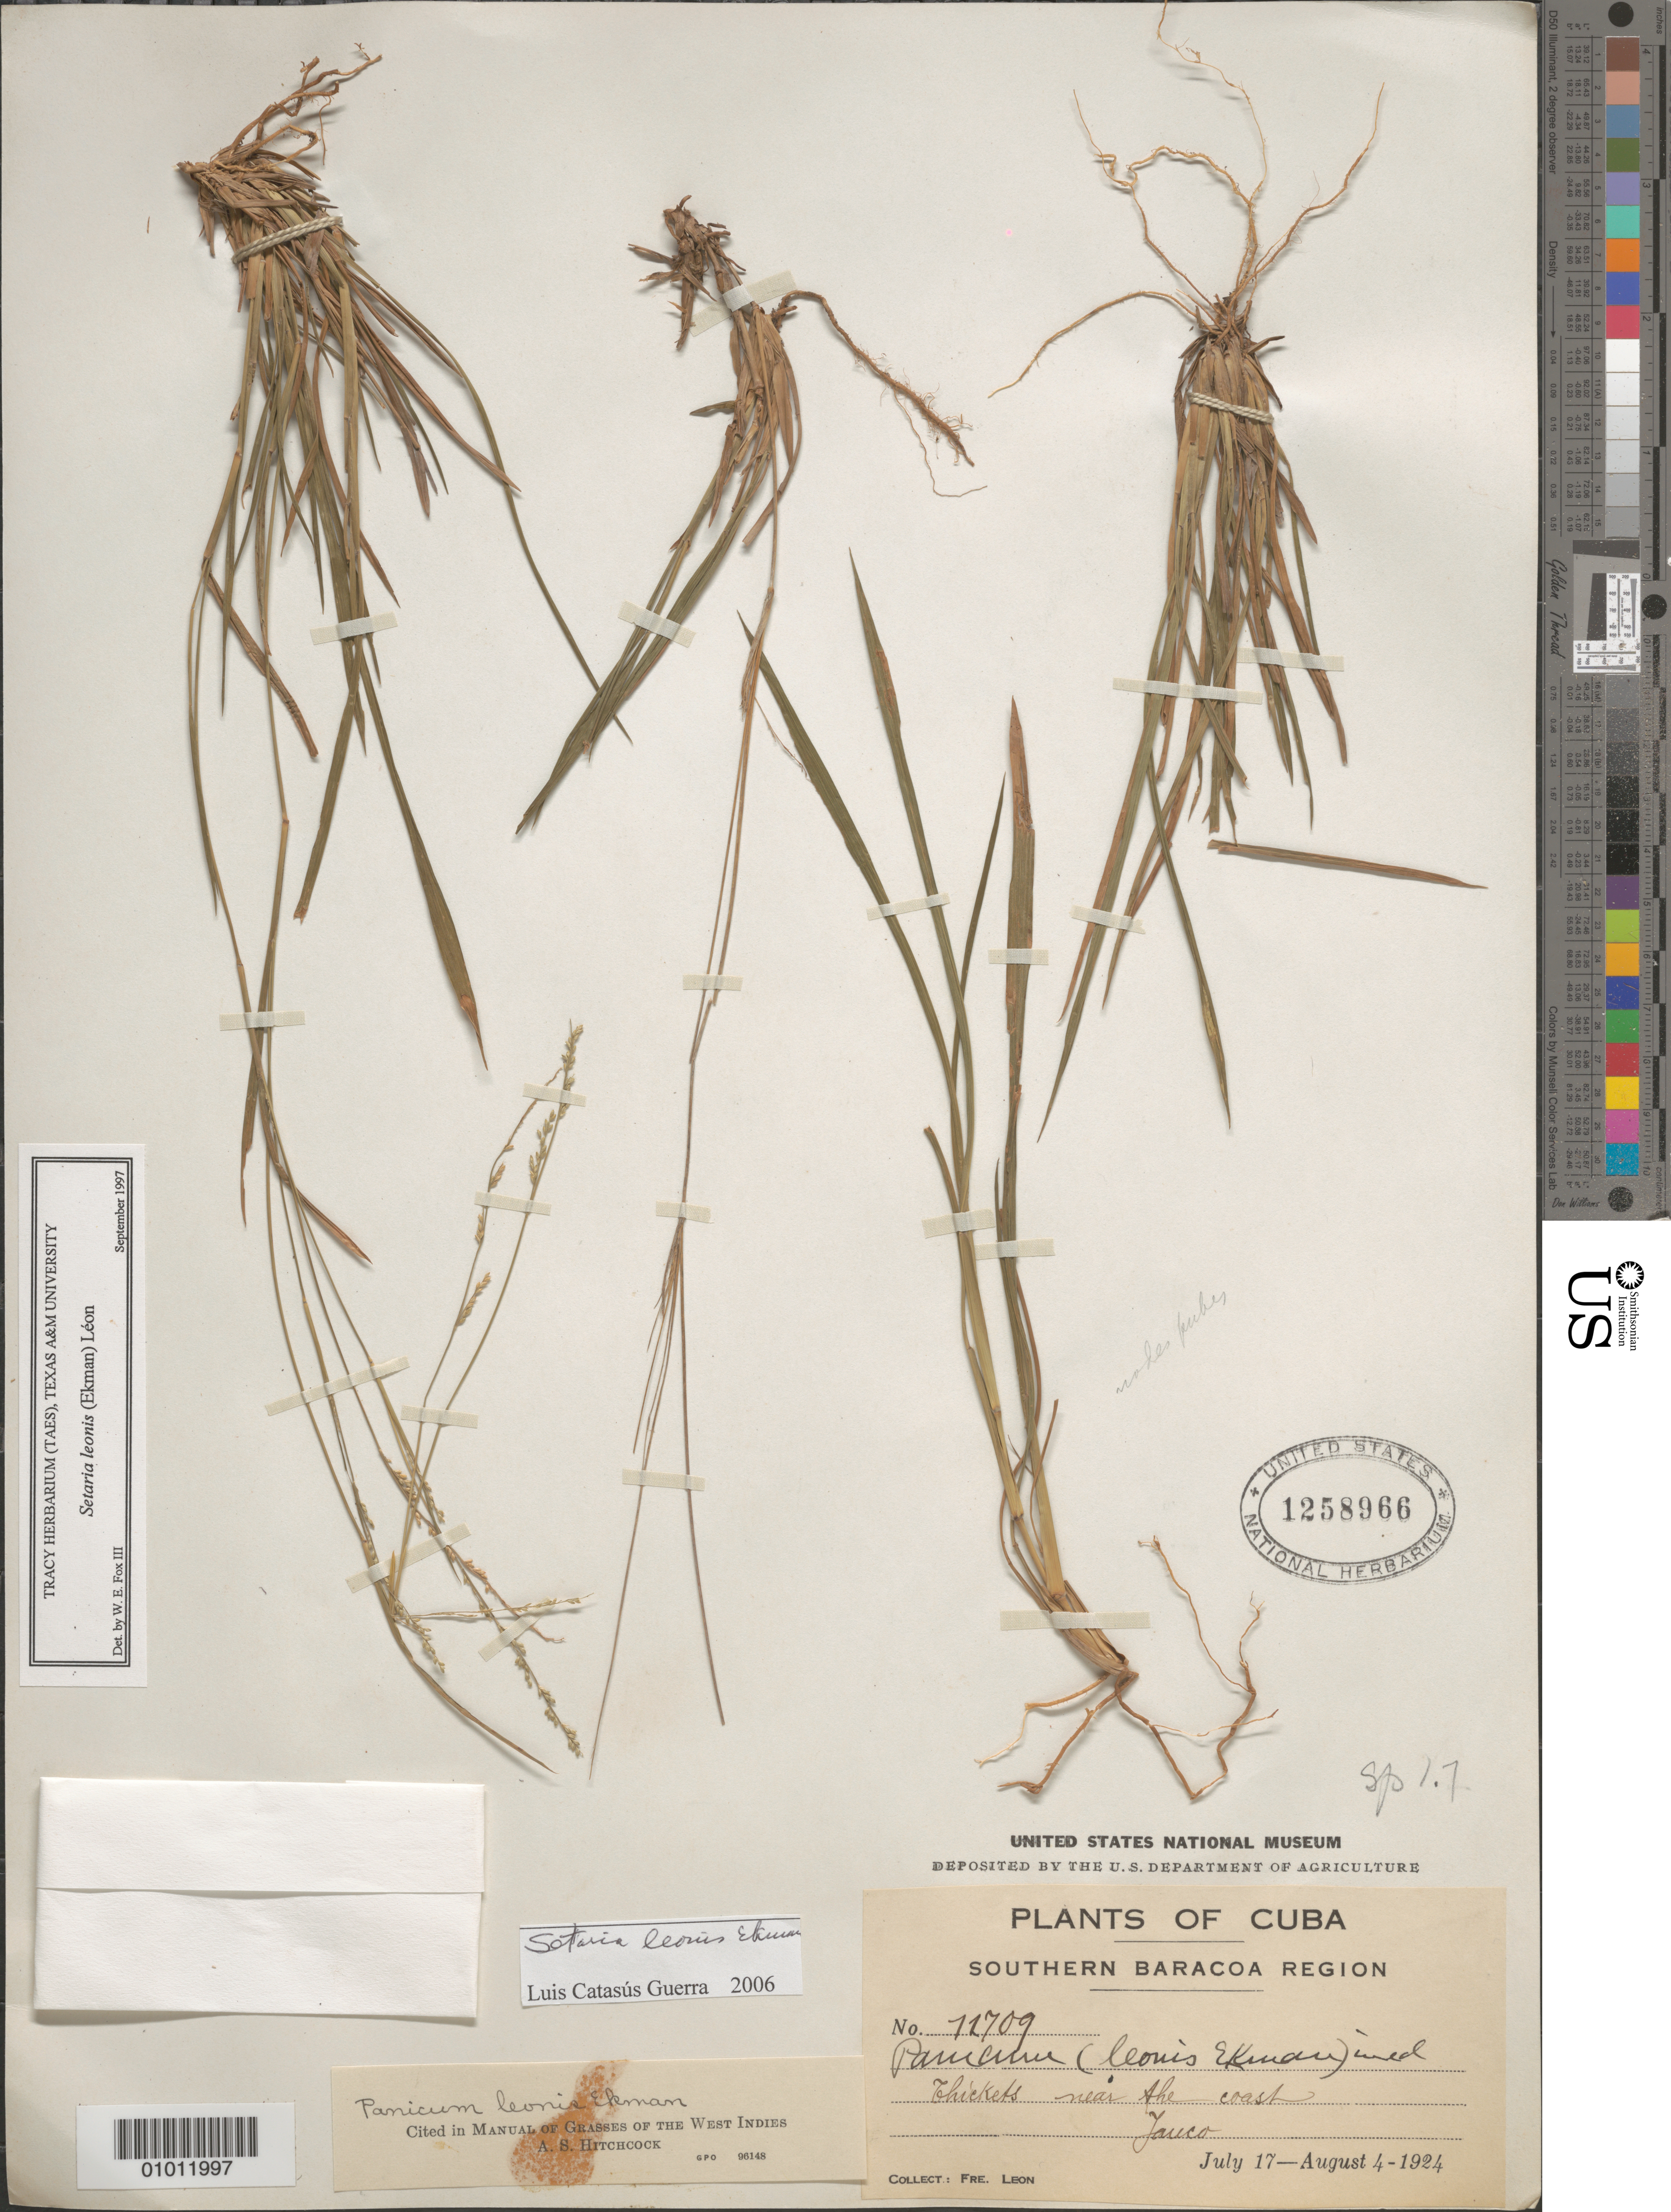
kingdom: Plantae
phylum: Tracheophyta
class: Liliopsida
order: Poales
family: Poaceae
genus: Setaria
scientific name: Setaria leonis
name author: (Ekman) León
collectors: Bro. León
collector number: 11709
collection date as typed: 17 Jul 1924 to 04 Aug 1924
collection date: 1924-07-17/1924-08-04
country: Cuba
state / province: Guantánamo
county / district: Baracoa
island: Cuba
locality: Jauco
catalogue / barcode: US 1258966